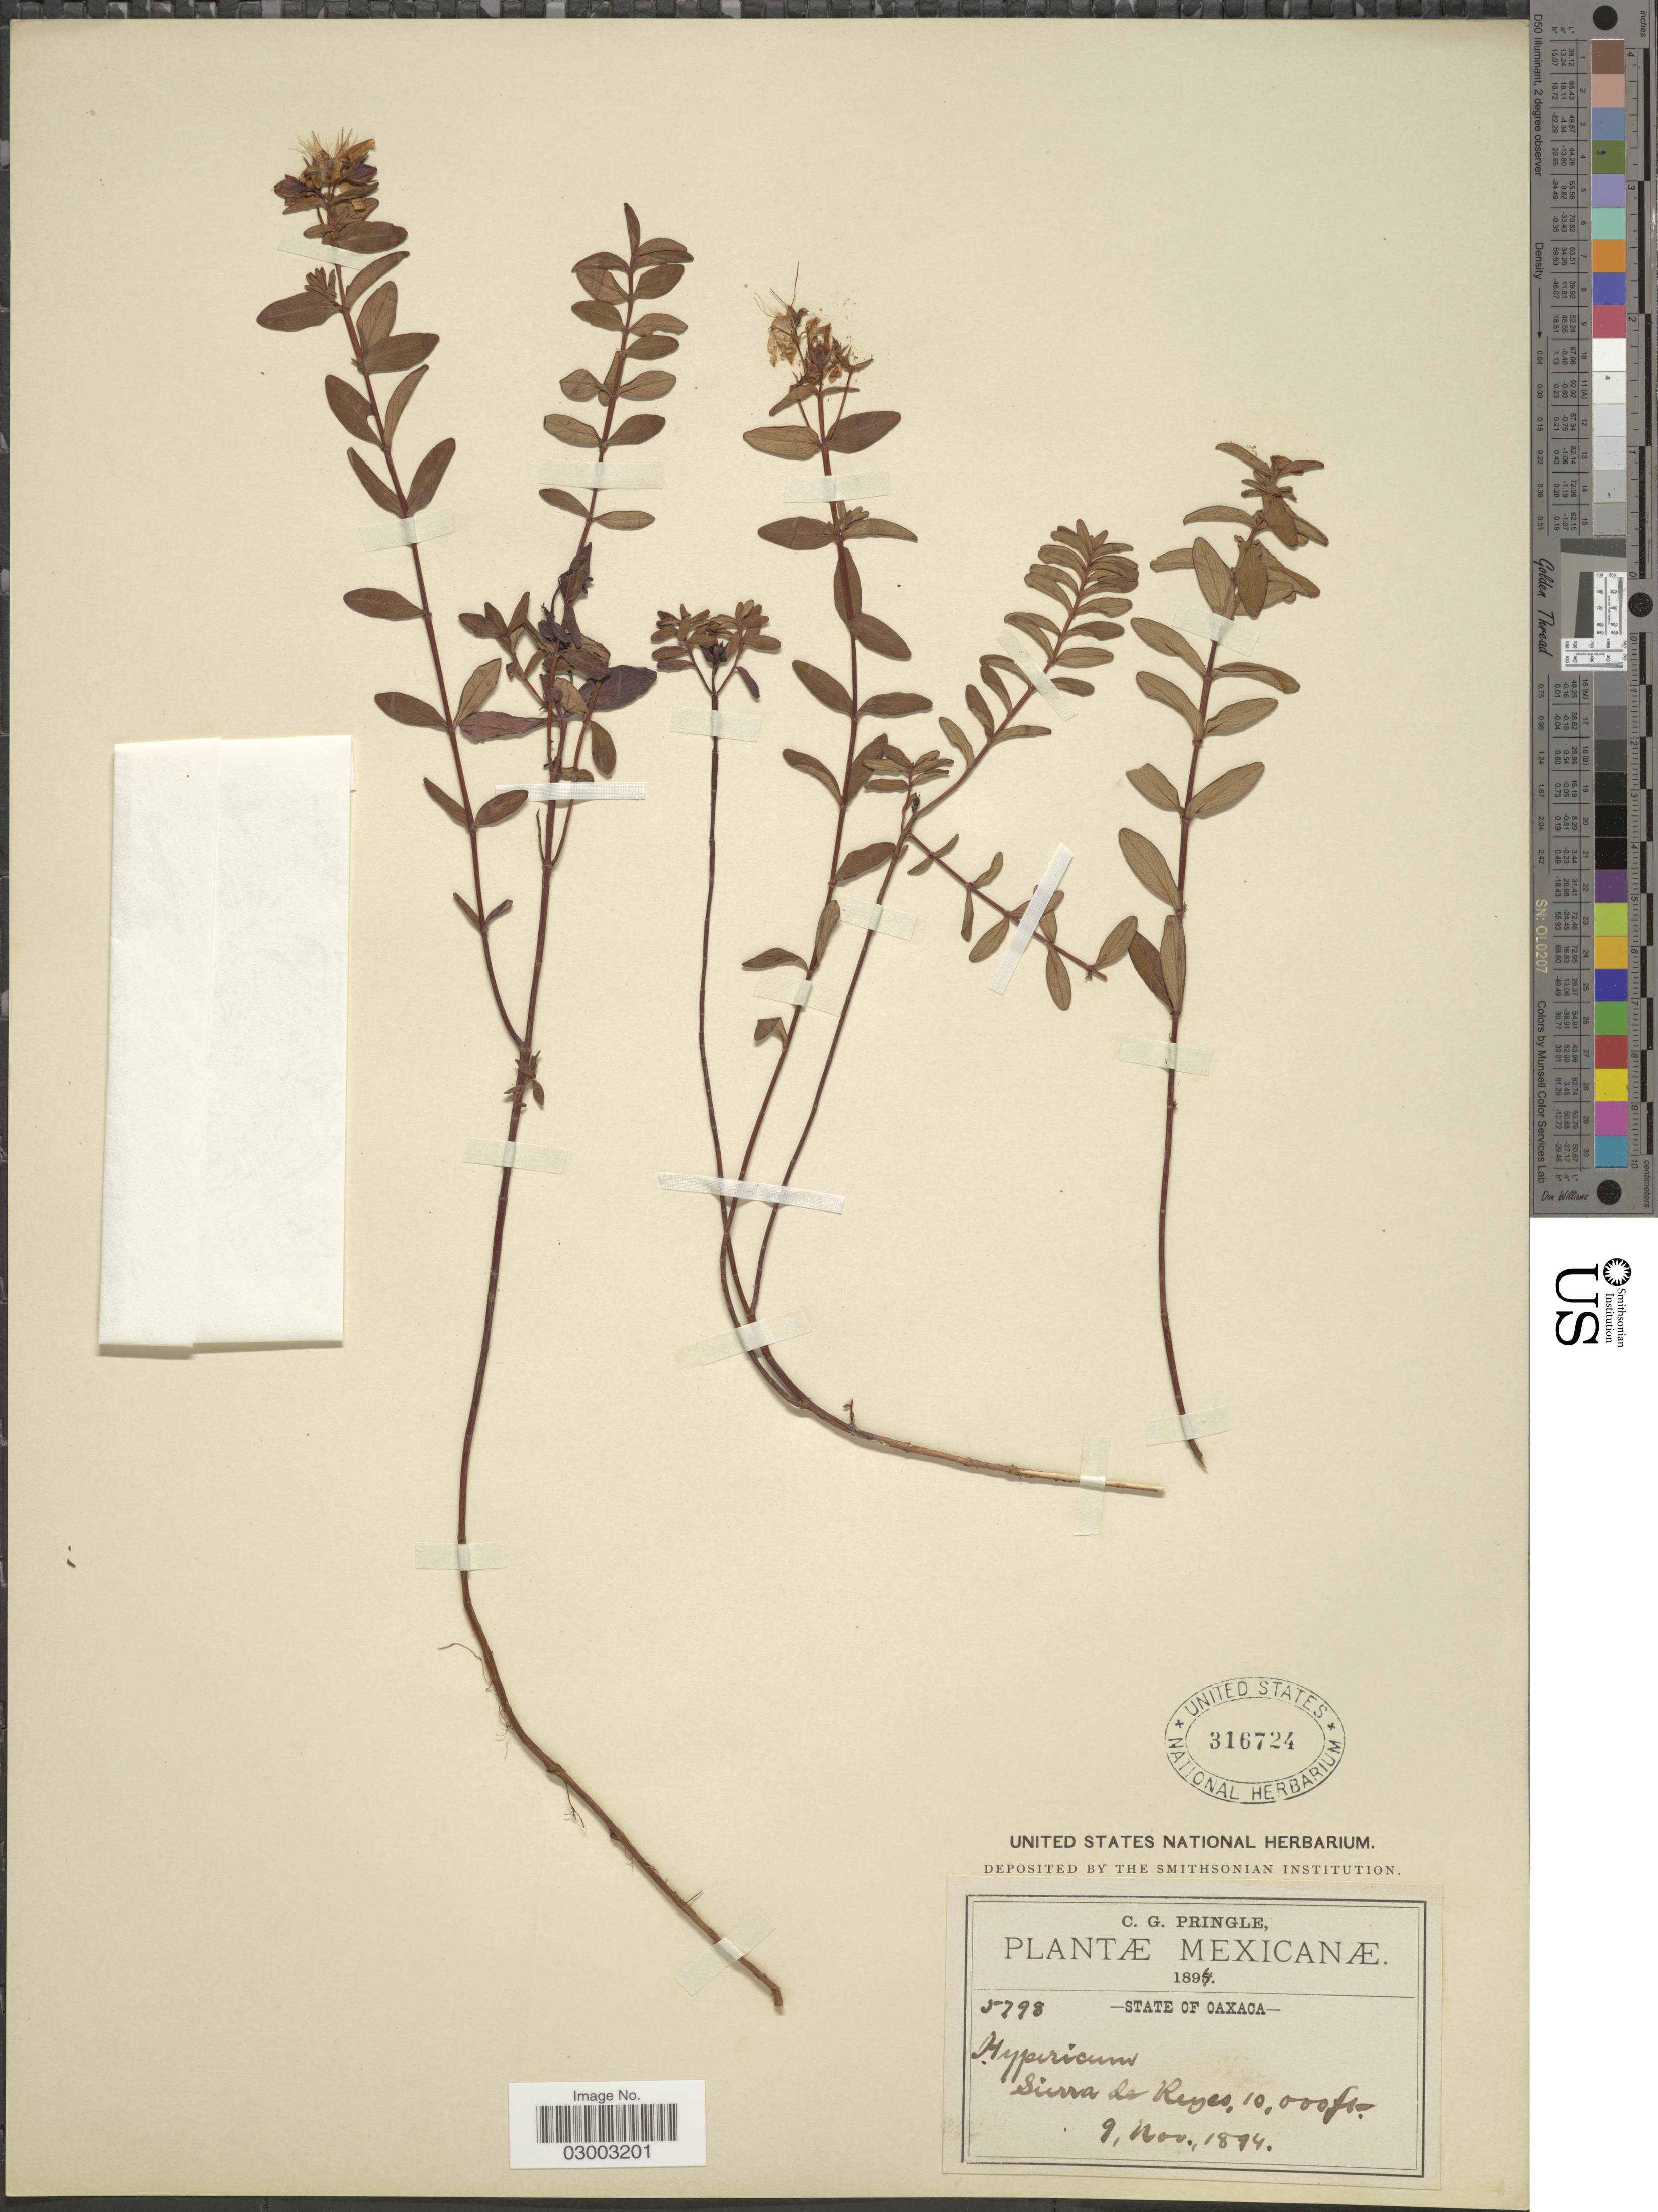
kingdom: Plantae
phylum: Tracheophyta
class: Magnoliopsida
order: Malpighiales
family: Hypericaceae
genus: Hypericum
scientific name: Hypericum oaxacanum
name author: R. Keller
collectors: C. G. Pringle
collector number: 5798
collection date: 1894-11-09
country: Mexico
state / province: Oaxaca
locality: Sierra de Reyes.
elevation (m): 3048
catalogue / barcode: US 316724